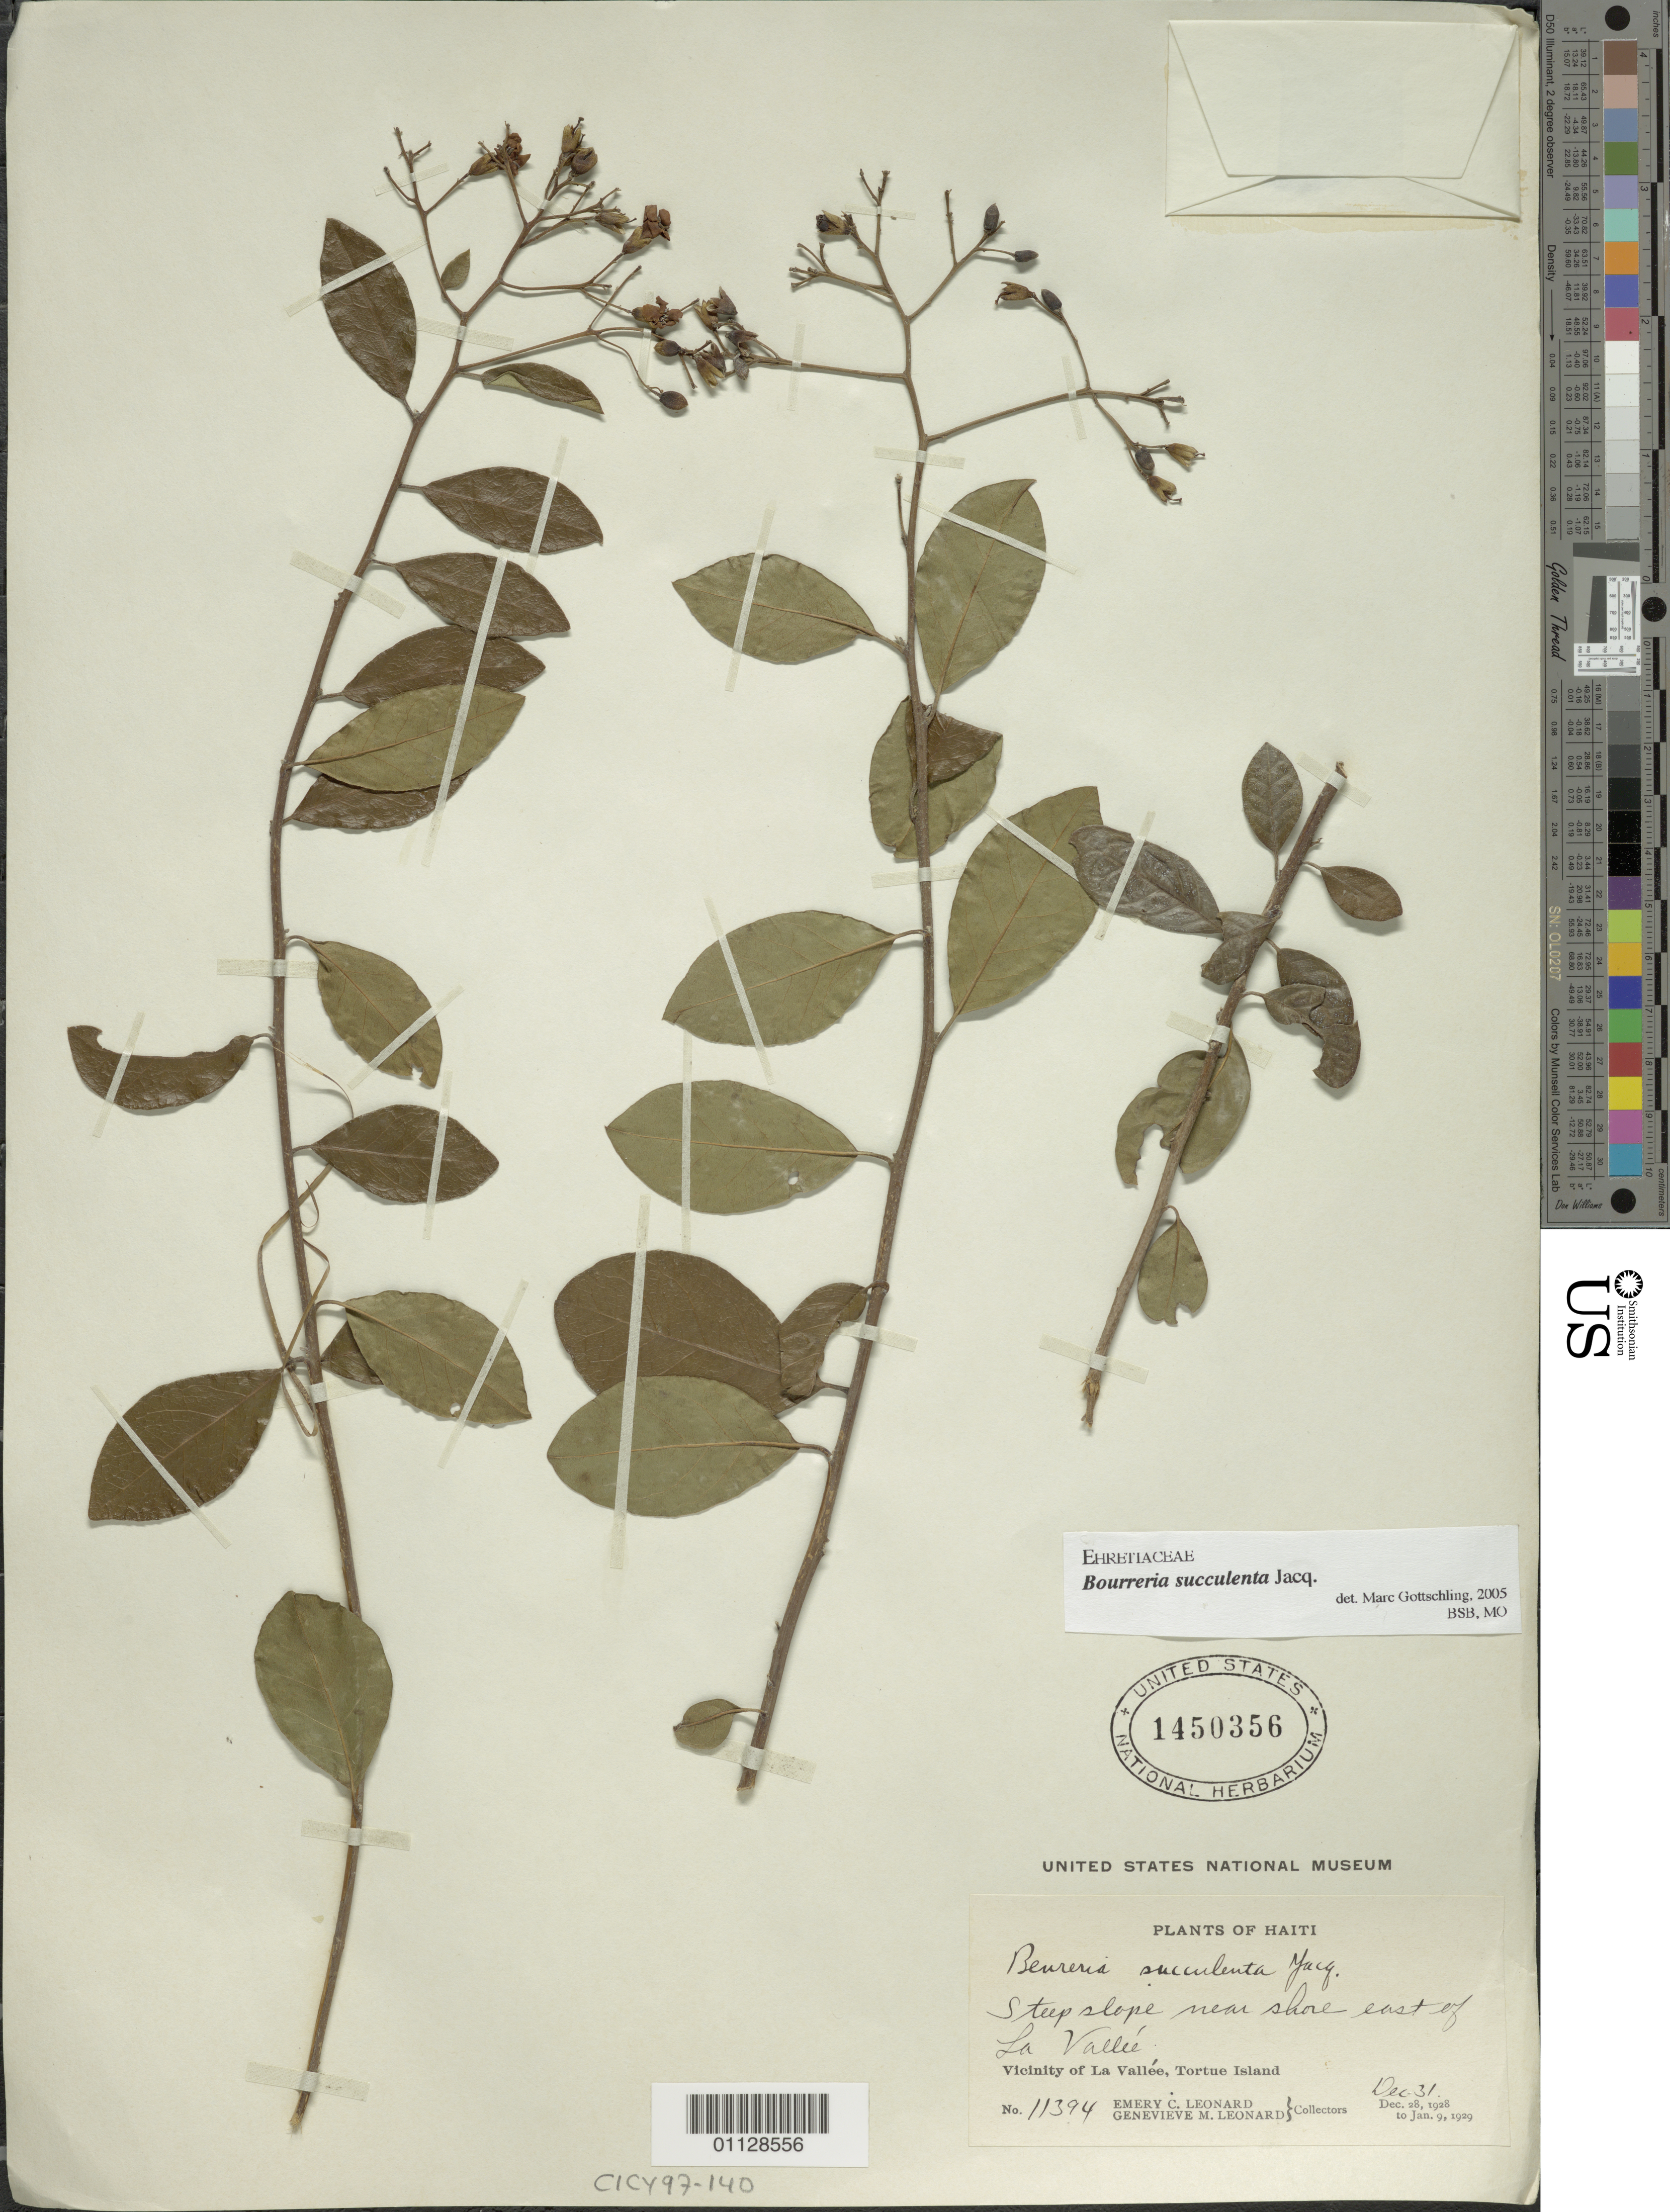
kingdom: Plantae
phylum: Tracheophyta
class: Magnoliopsida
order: Boraginales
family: Ehretiaceae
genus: Bourreria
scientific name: Bourreria succulenta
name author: Jacq.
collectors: E. C. Leonard & G. M. Leonard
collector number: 11394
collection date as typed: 31 Dec 1929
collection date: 1929-12-31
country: Haiti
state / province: Nord-Óuest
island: Île de la Tortue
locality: Steep slope near shore E of La Vallée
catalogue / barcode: US 1450356